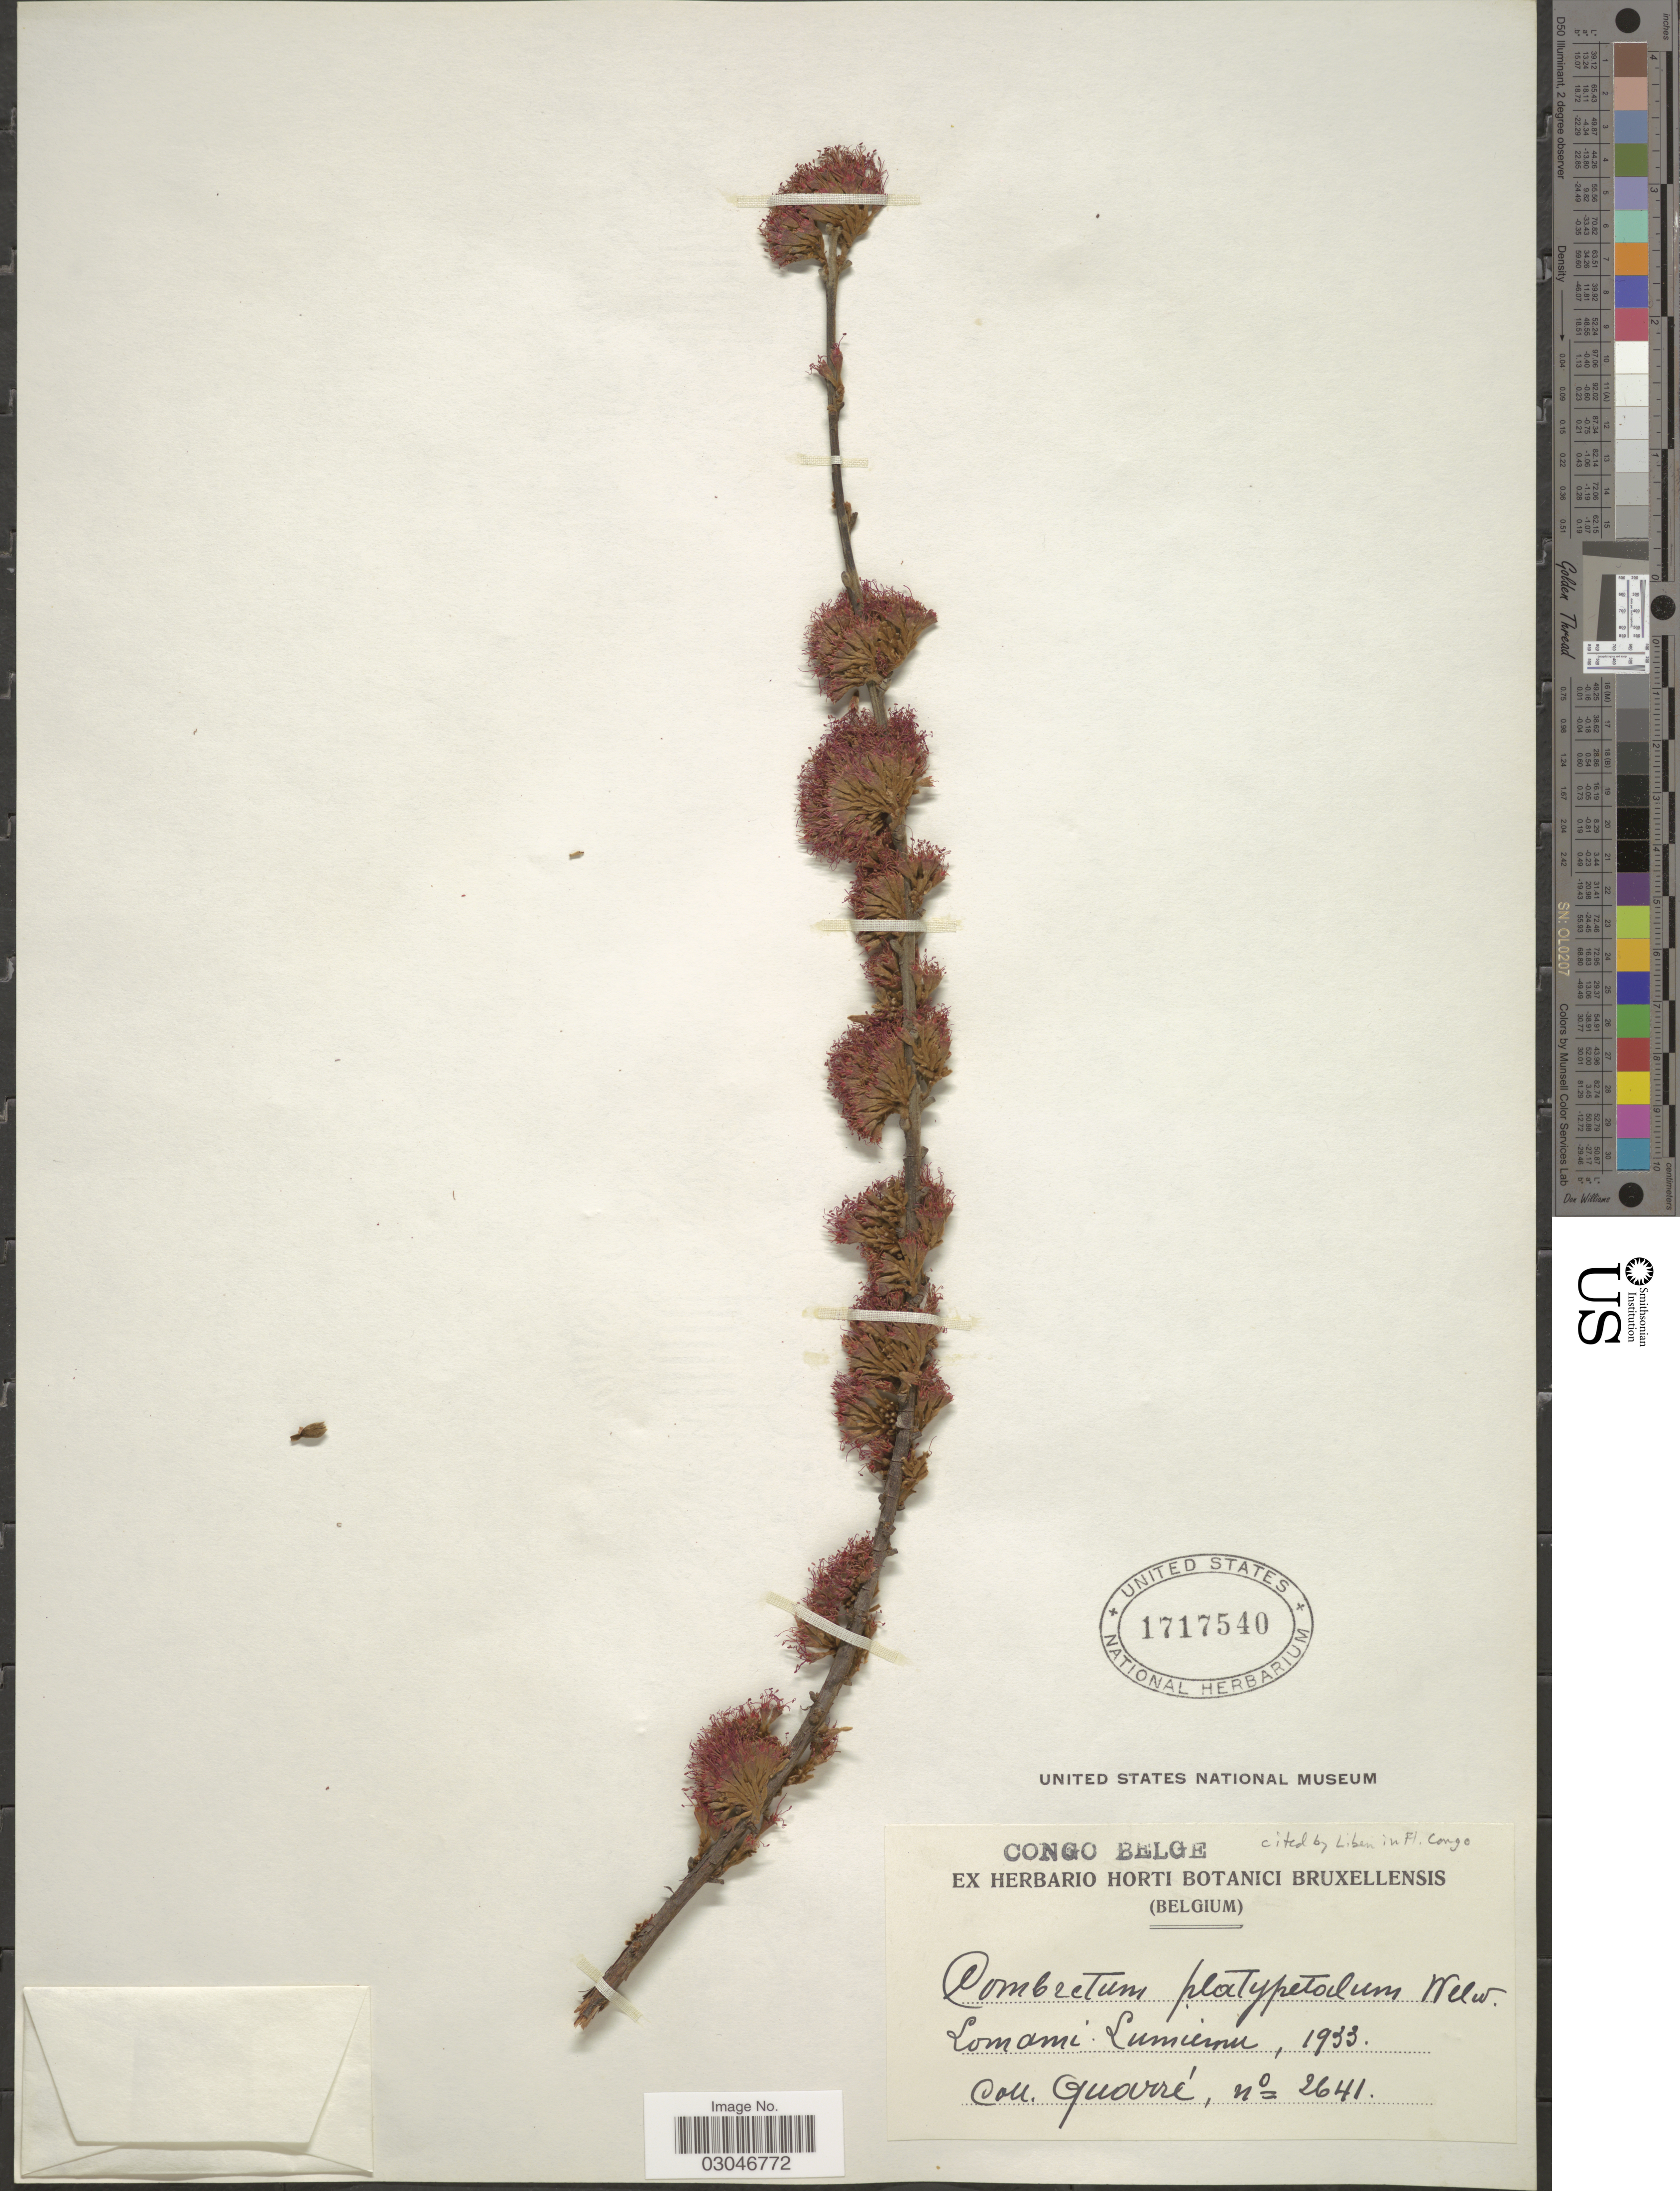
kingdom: Plantae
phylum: Tracheophyta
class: Magnoliopsida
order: Myrtales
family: Combretaceae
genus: Combretum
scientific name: Combretum platypetalum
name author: Welw. ex M.A. Lawson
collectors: -. Quarre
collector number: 2641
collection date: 1933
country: Congo, Democratic Republic of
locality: Lomami: Lumumu. [interpreted]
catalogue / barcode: US 1717540